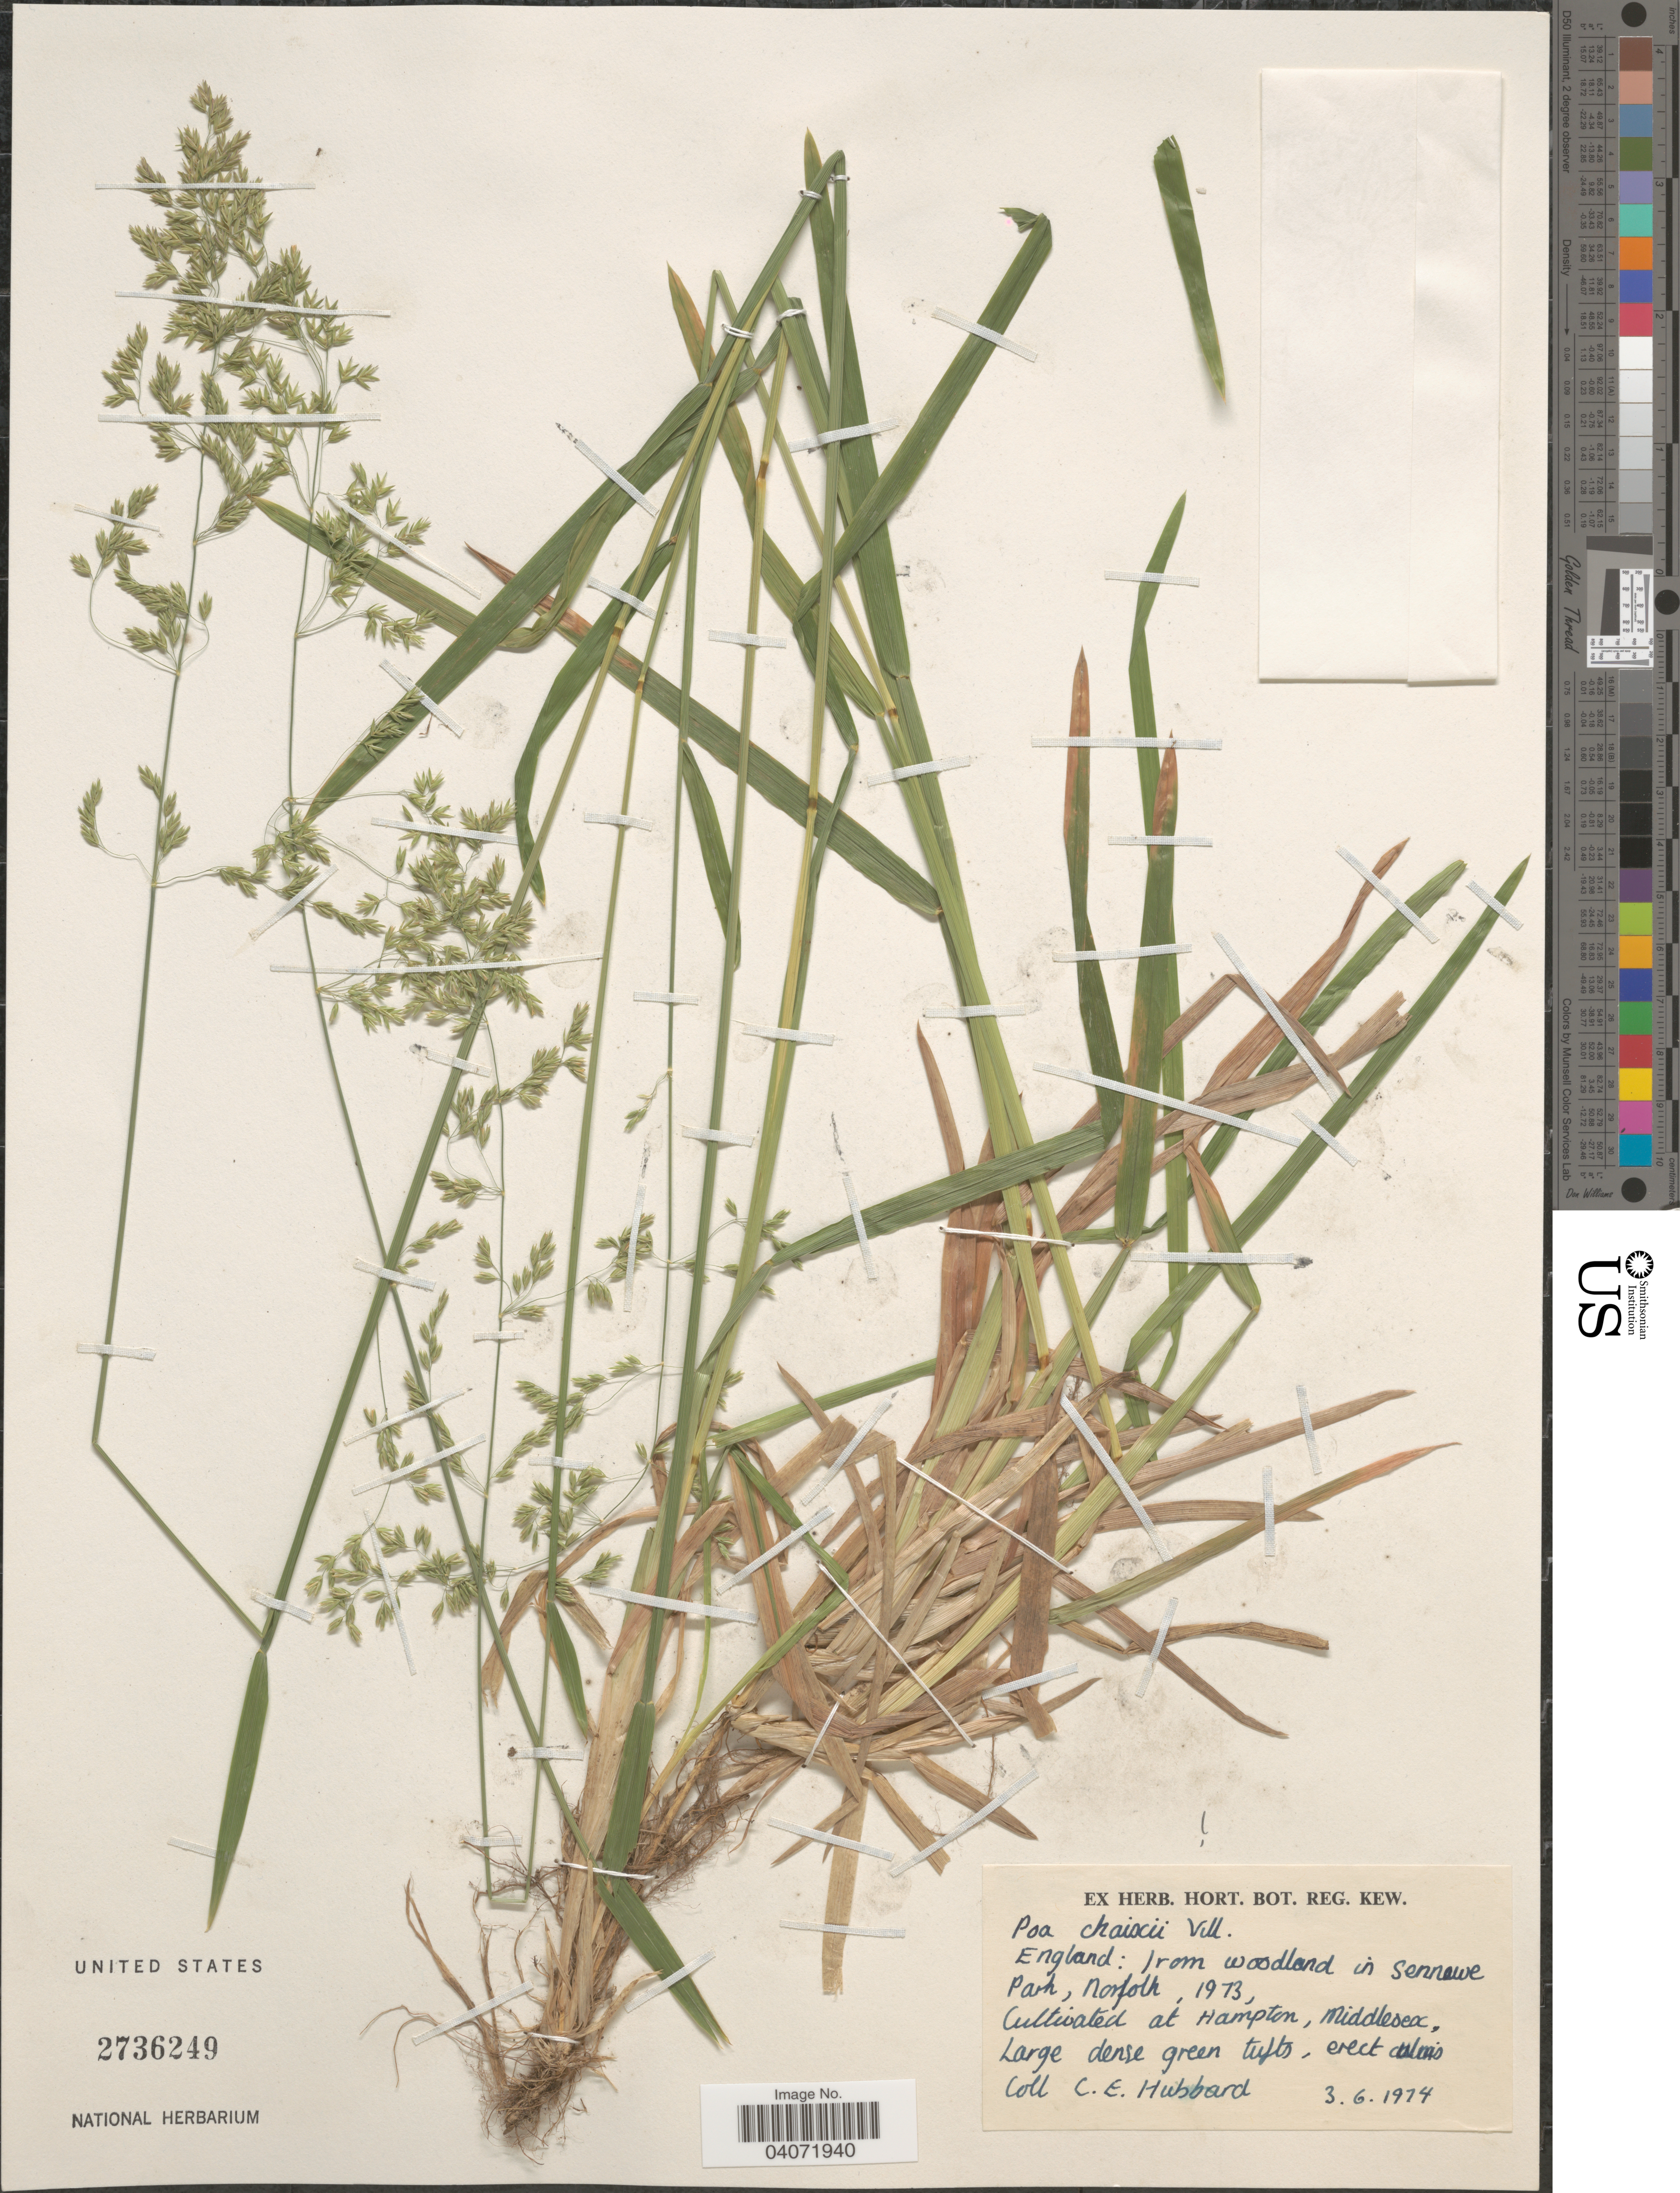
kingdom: Plantae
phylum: Tracheophyta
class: Liliopsida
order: Poales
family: Poaceae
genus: Poa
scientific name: Poa chaixii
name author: Vill.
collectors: C. E. Hubbard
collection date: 1974-06-03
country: United Kingdom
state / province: England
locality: Hampton, Middlesex.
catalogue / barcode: US 2736249